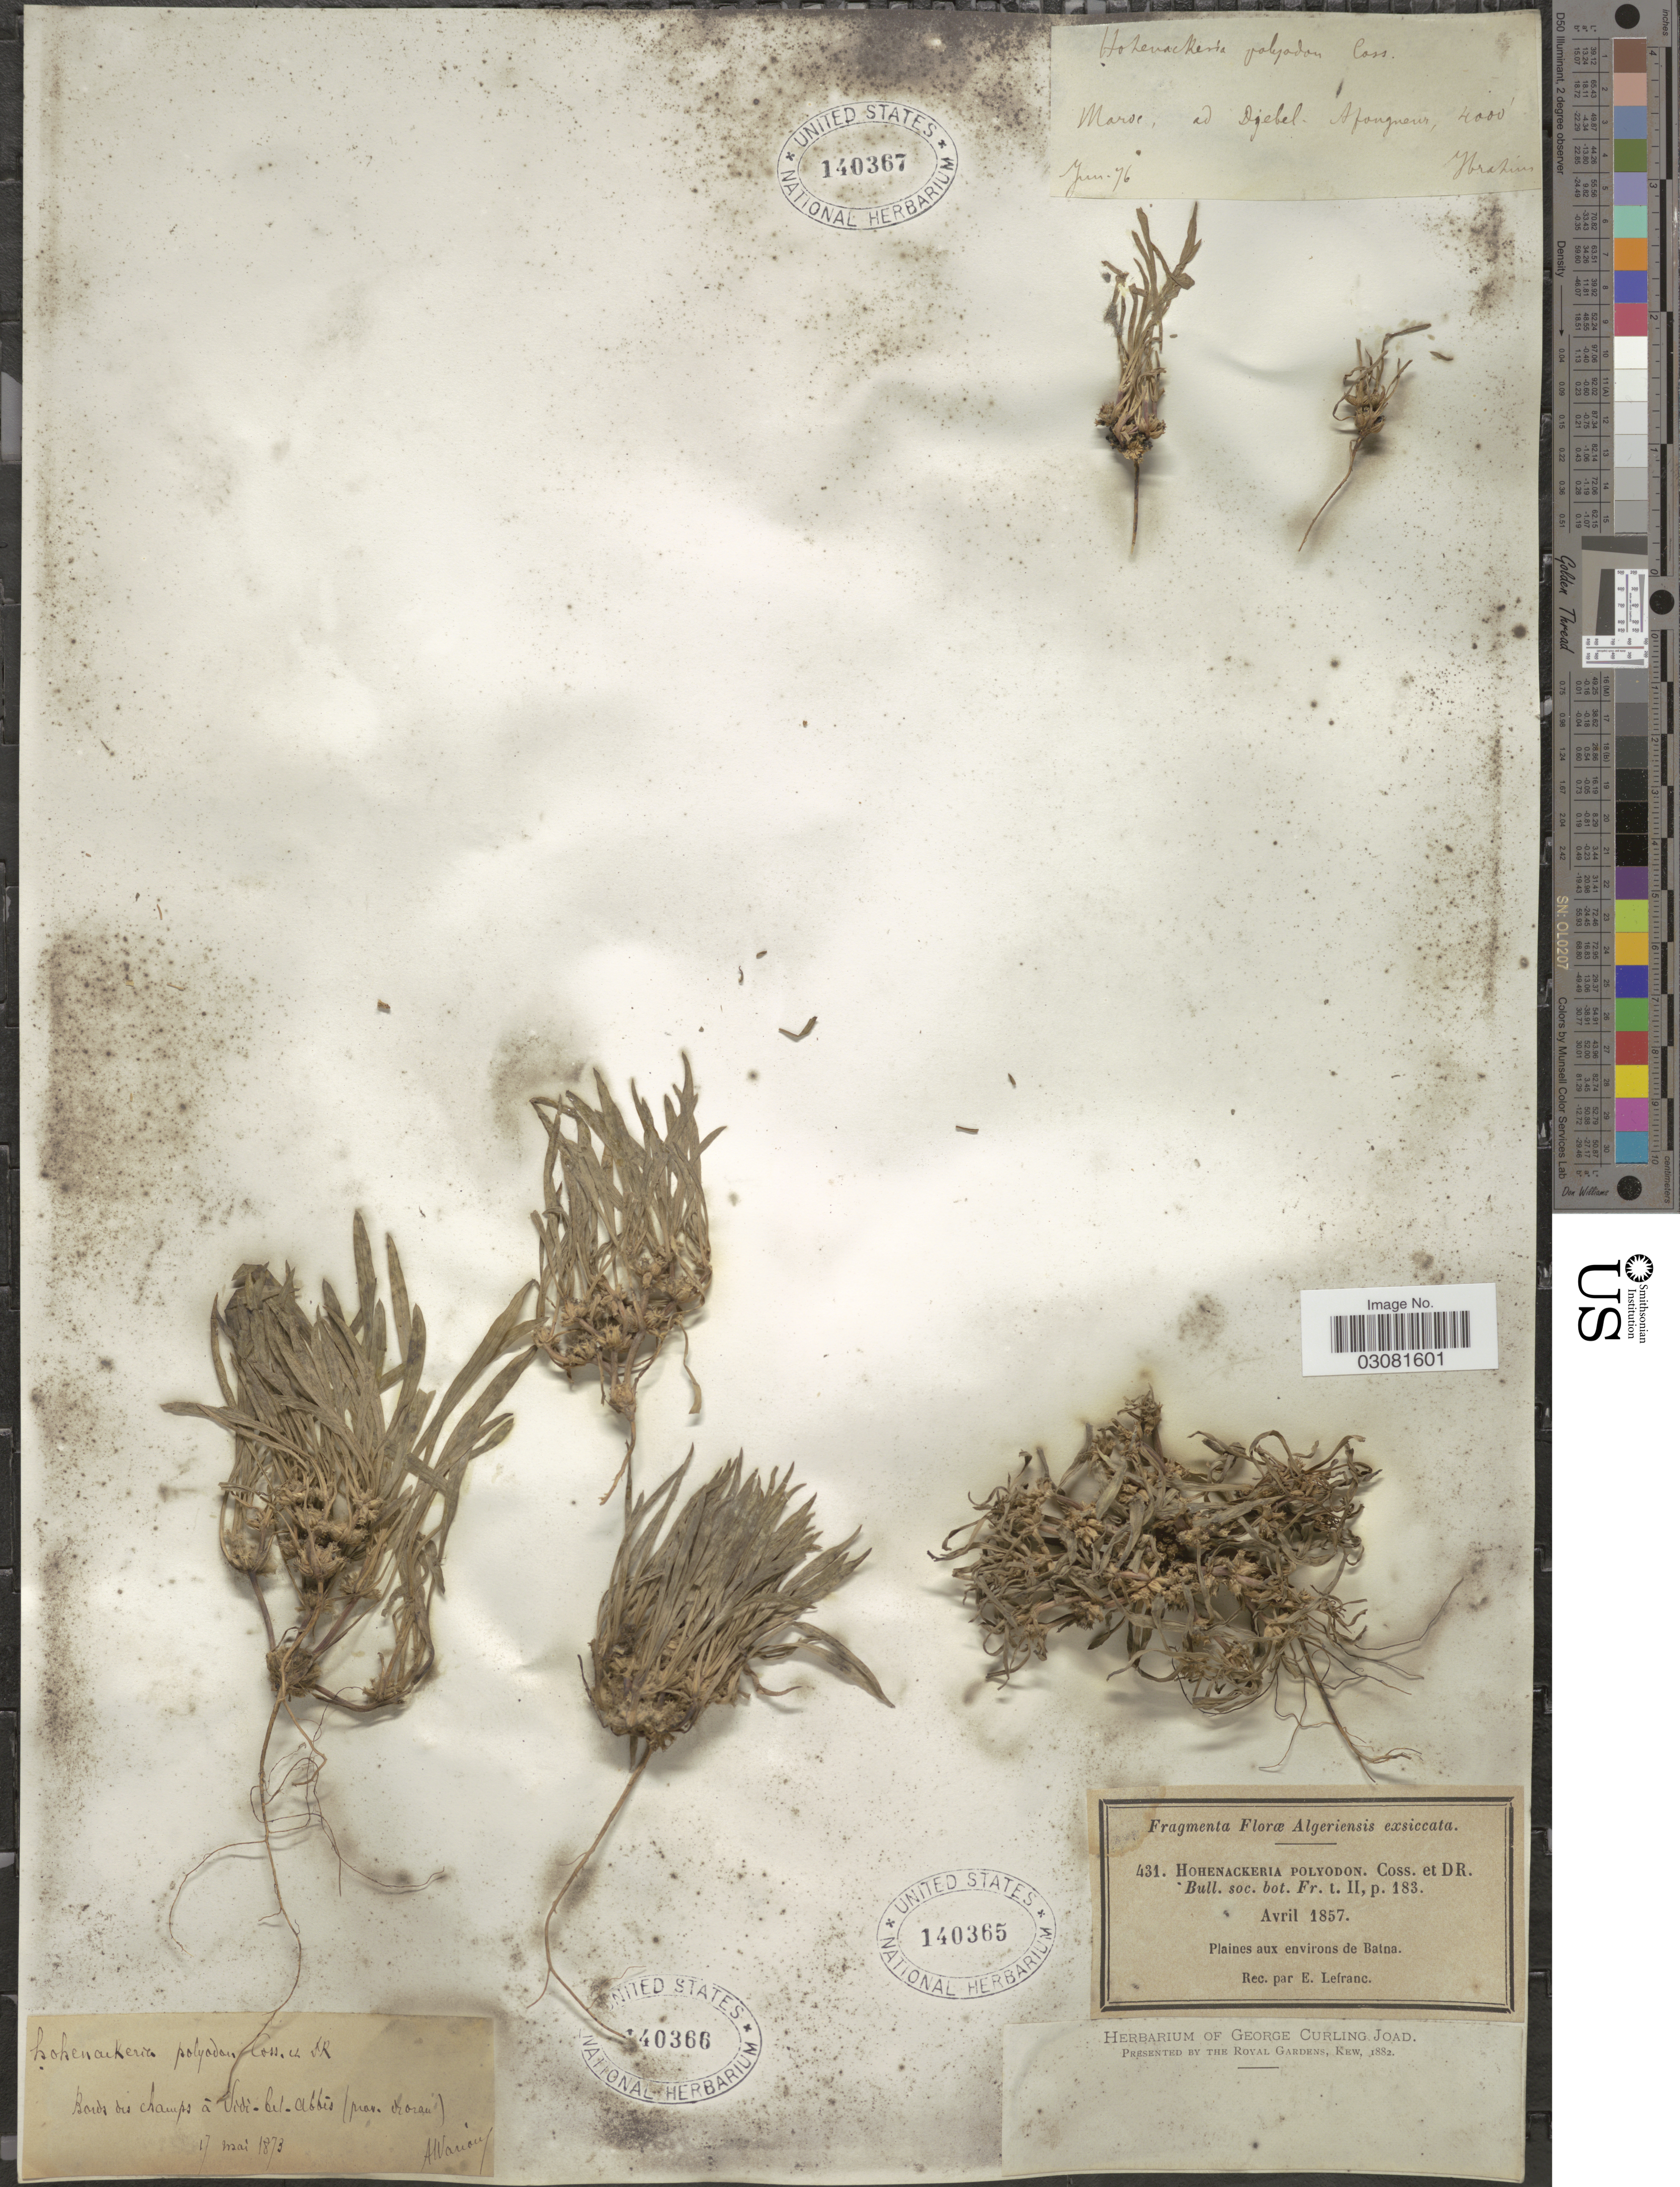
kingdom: Plantae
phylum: Tracheophyta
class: Magnoliopsida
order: Apiales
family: Apiaceae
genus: Hohenackeria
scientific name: Hohenackeria polyodon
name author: Coss. & Durieu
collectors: A. Warion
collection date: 1873-05-17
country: Algeria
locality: Bords du champs à Vidi-bel-Abbés (prov. d'Oran).